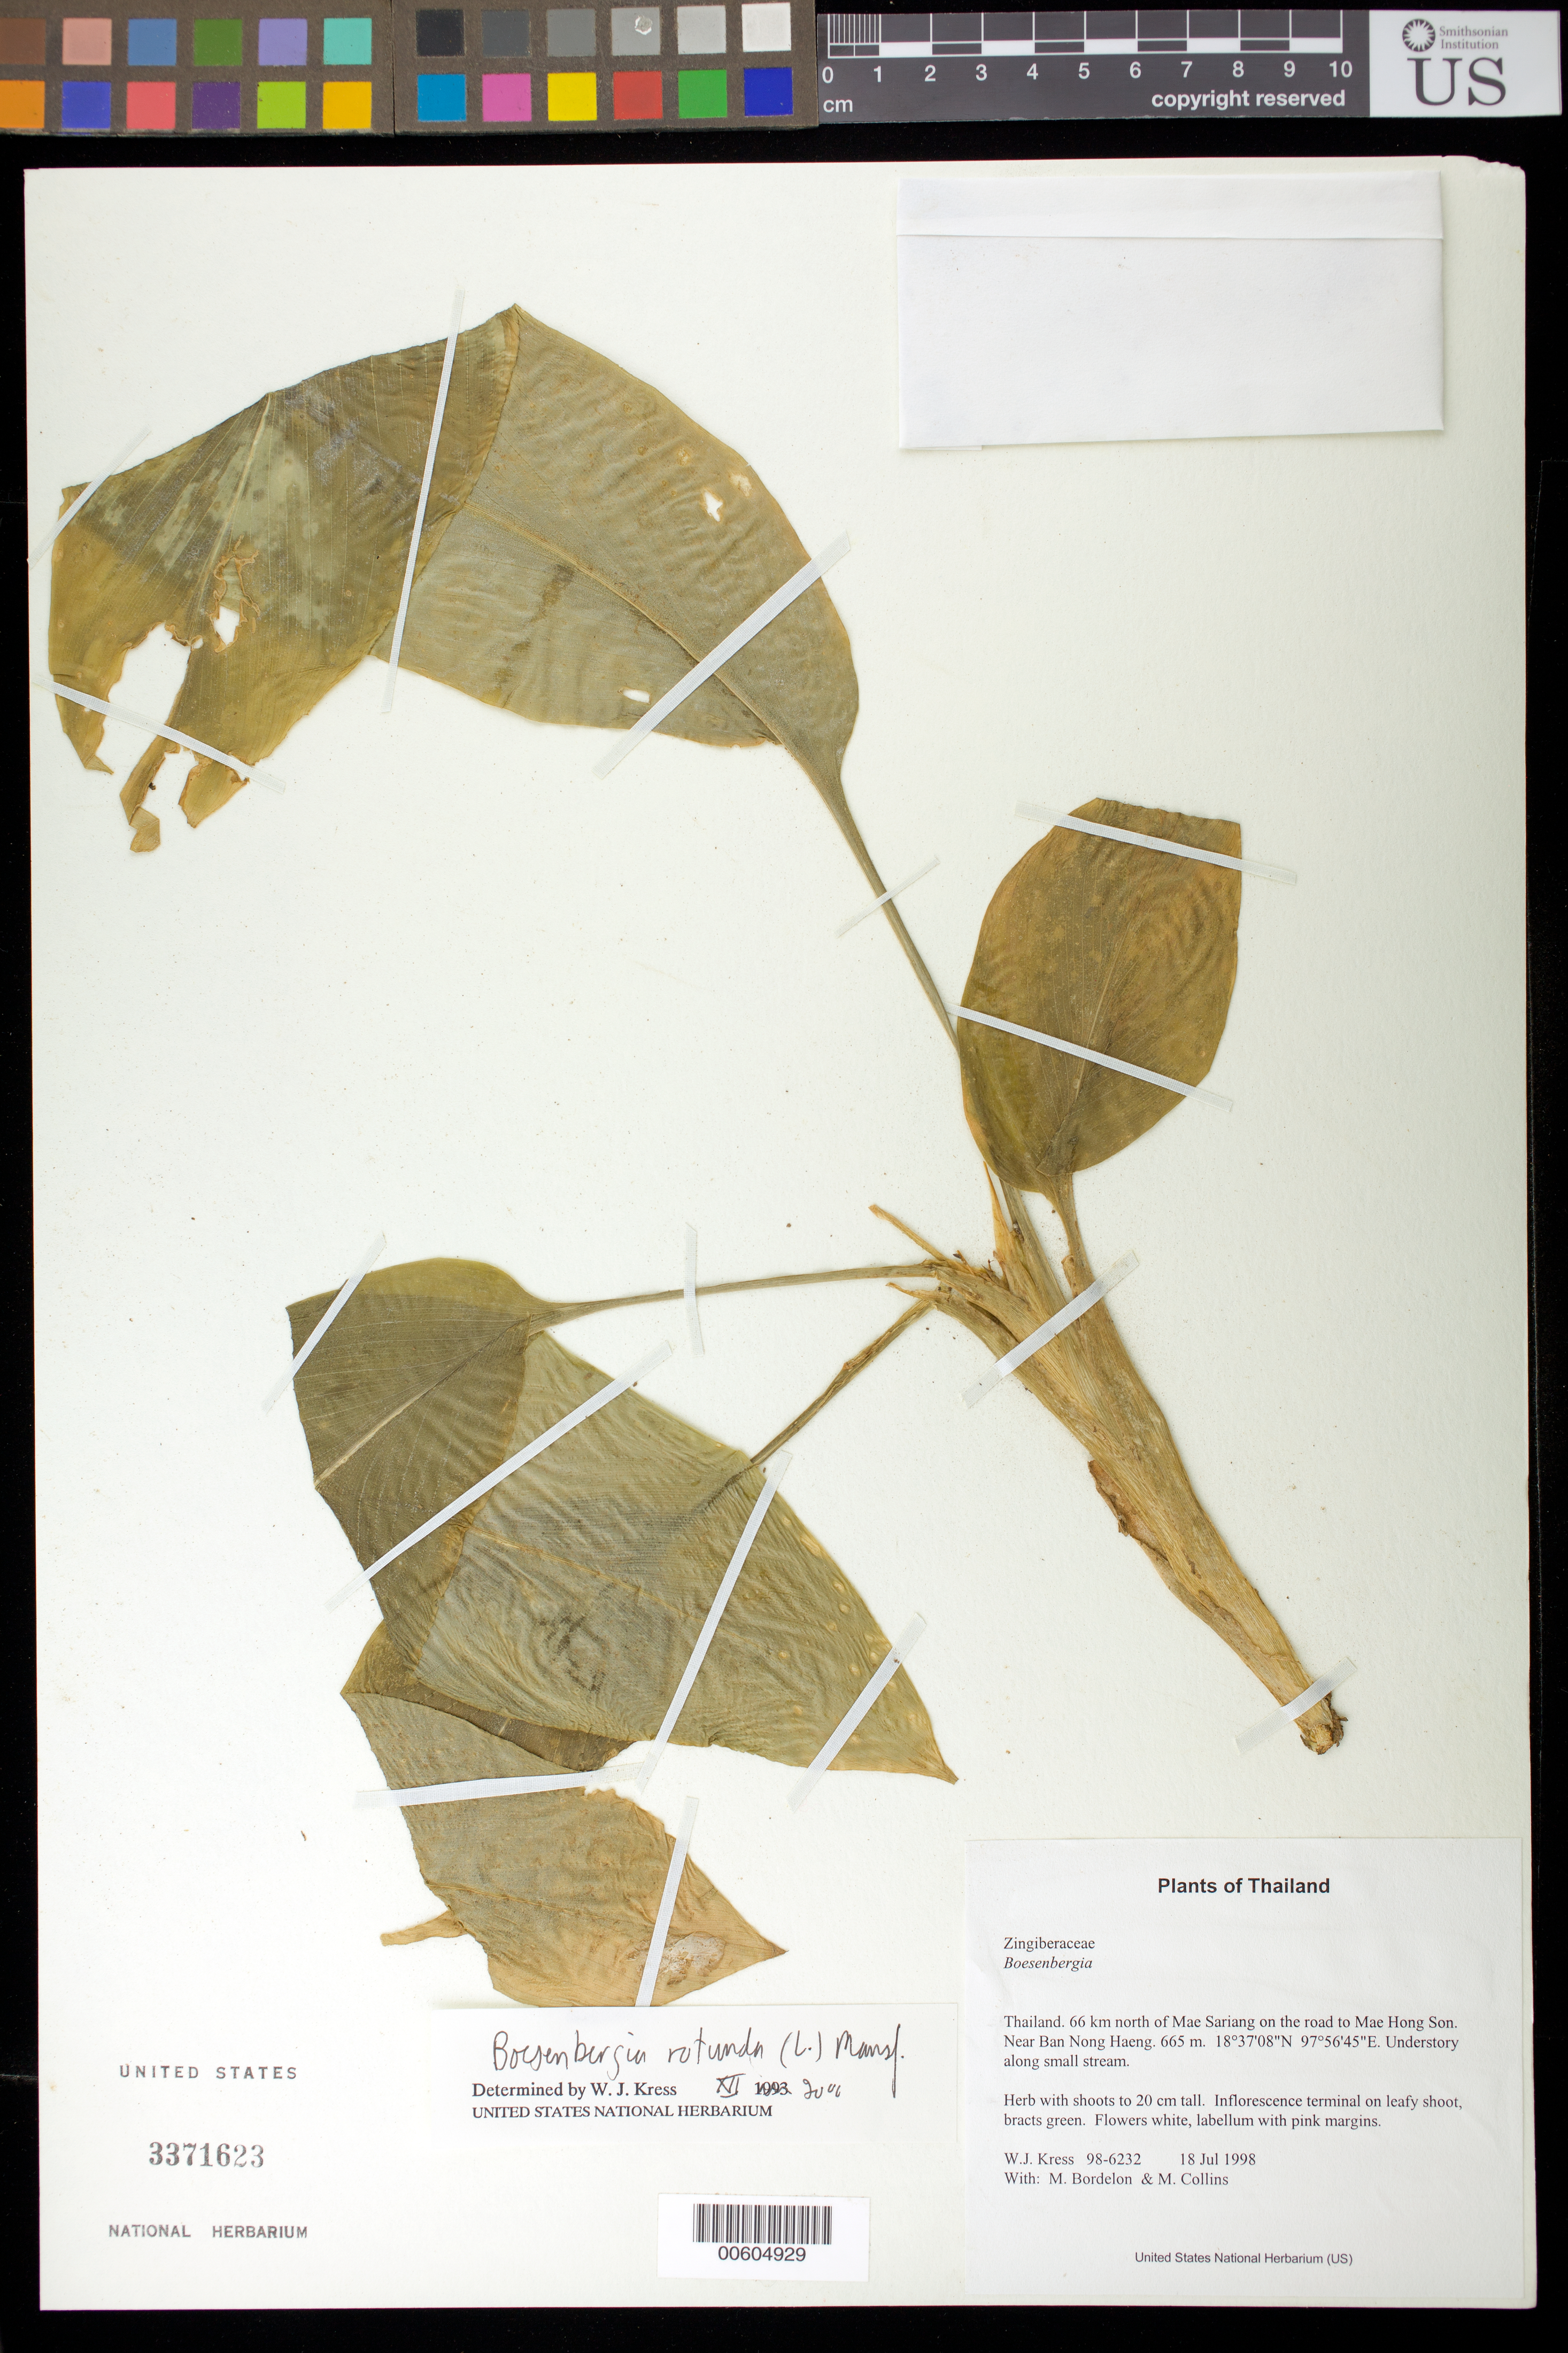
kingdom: Plantae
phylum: Tracheophyta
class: Liliopsida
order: Zingiberales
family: Zingiberaceae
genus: Boesenbergia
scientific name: Boesenbergia rotunda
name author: (L.) Mansf.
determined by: Kress, W. J., (US), Smithsonian Institution - National Museum of Natural History (UNITED STATES)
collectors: W. J. Kress, M. Bordelon & M. Collins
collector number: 98-6232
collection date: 1998-07-18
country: Thailand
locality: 66 km north of Mae Sariang on the road to Mae Hong Son. Near Ban Nong Haeng.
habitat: Understory along small stream.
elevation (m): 665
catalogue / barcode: US 3371623